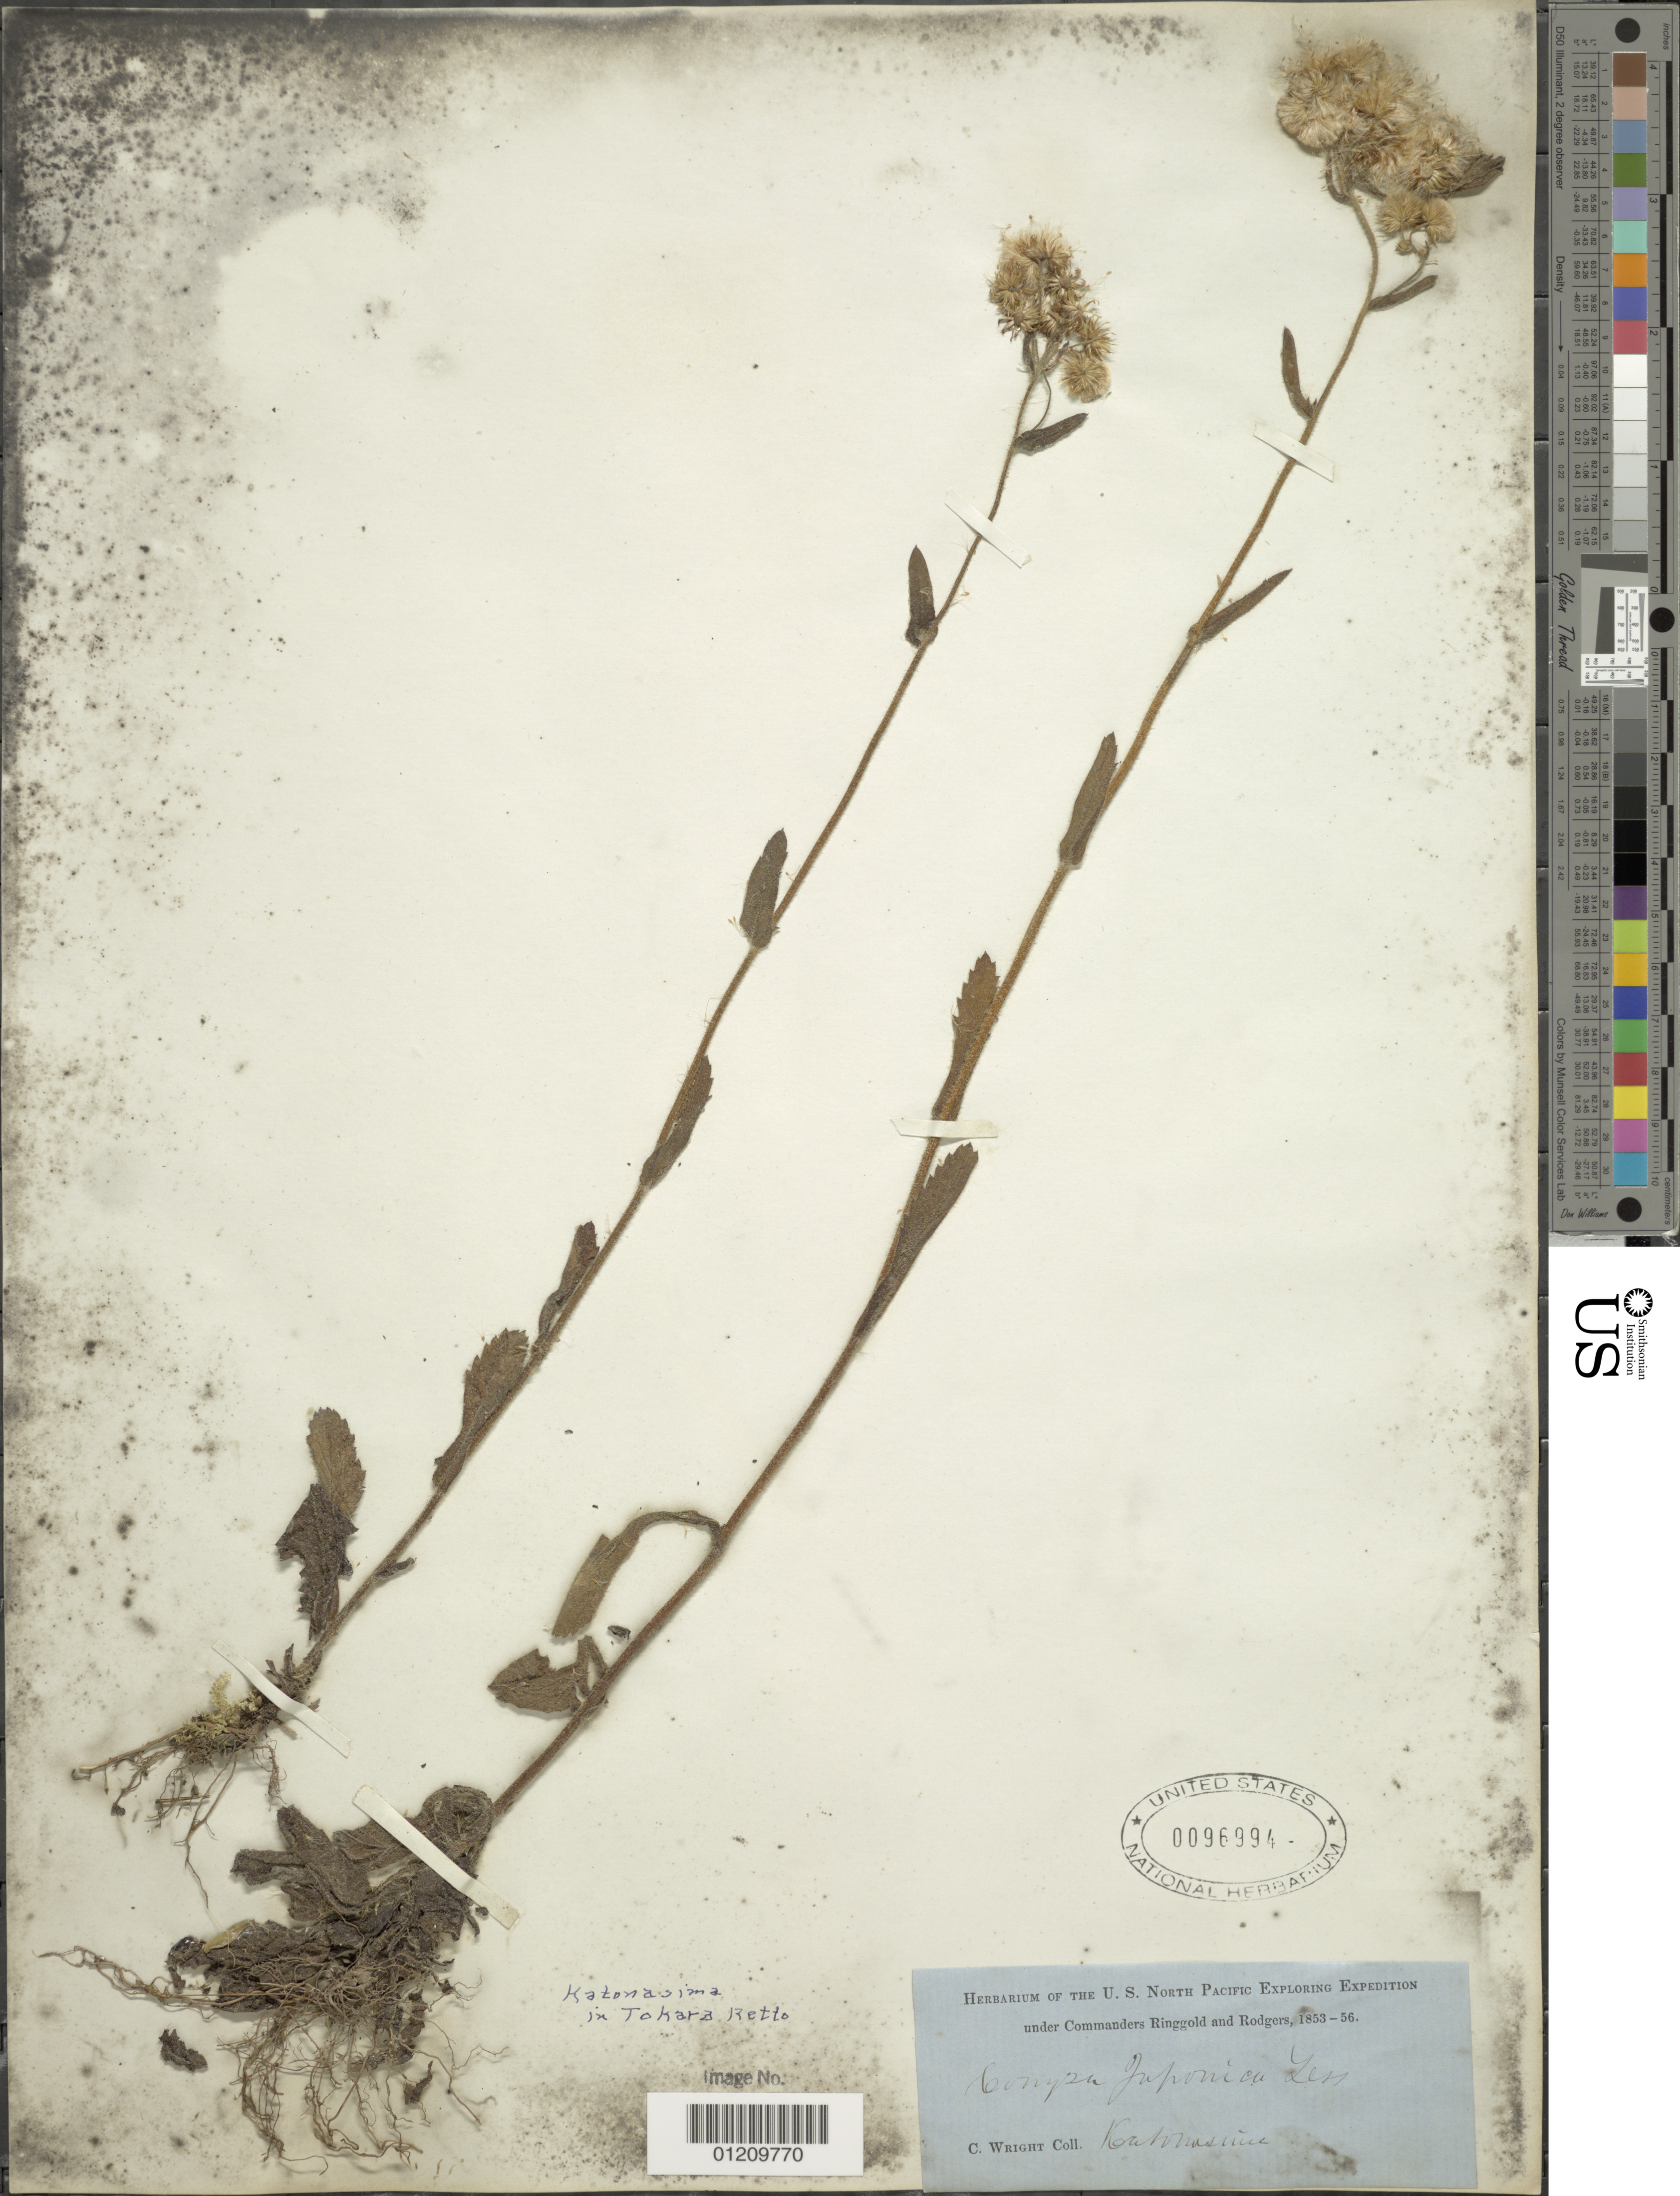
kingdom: Plantae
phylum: Tracheophyta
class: Magnoliopsida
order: Asterales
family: Asteraceae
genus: Conyza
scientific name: Conyza japonica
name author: (Thunb.) Less.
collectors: C. Wright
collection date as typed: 1853 to -- --- 1856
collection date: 1853/1856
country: Japan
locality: Katonasima.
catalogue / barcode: US 96994